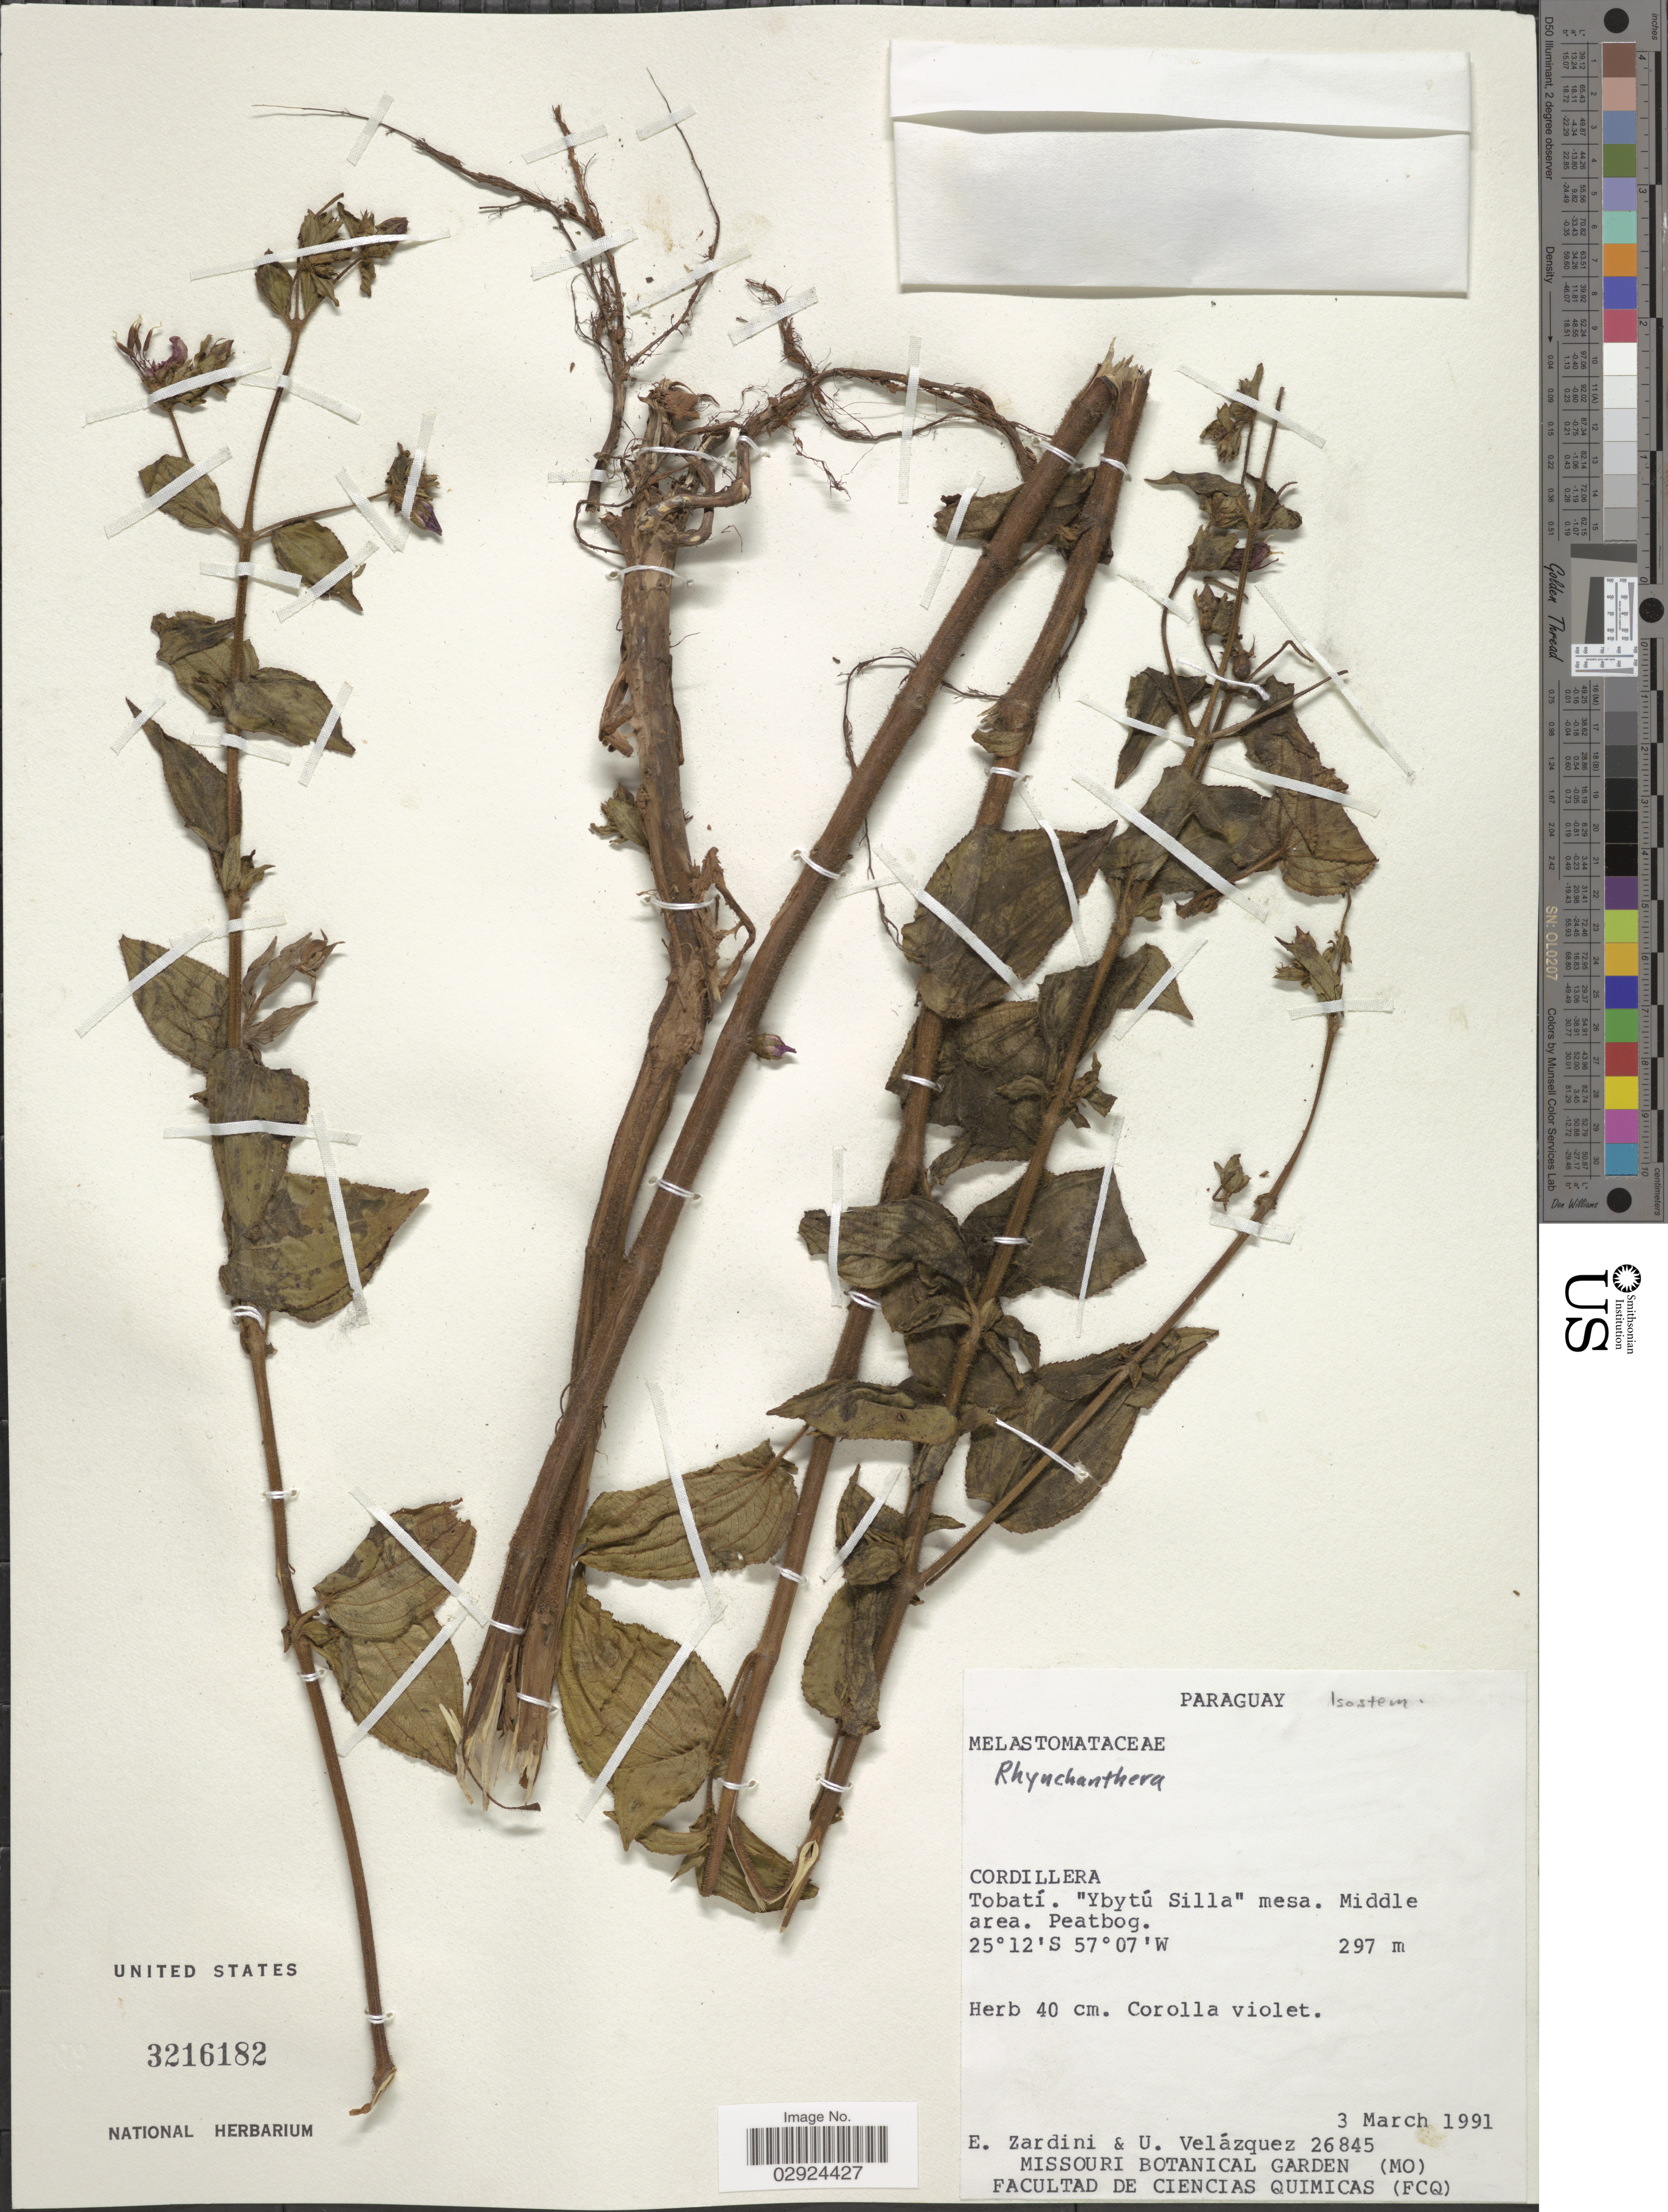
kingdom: Plantae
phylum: Tracheophyta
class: Magnoliopsida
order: Myrtales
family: Melastomataceae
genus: Rhynchanthera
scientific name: Rhynchanthera sp.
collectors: E. Zardini & U. Velázquez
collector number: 26845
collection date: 1991-03-03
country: Paraguay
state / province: Cordillera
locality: Tobatí, "Ybytú Silla" mesa, Middle area, Peatbog.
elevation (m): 297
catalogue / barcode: US 3216182